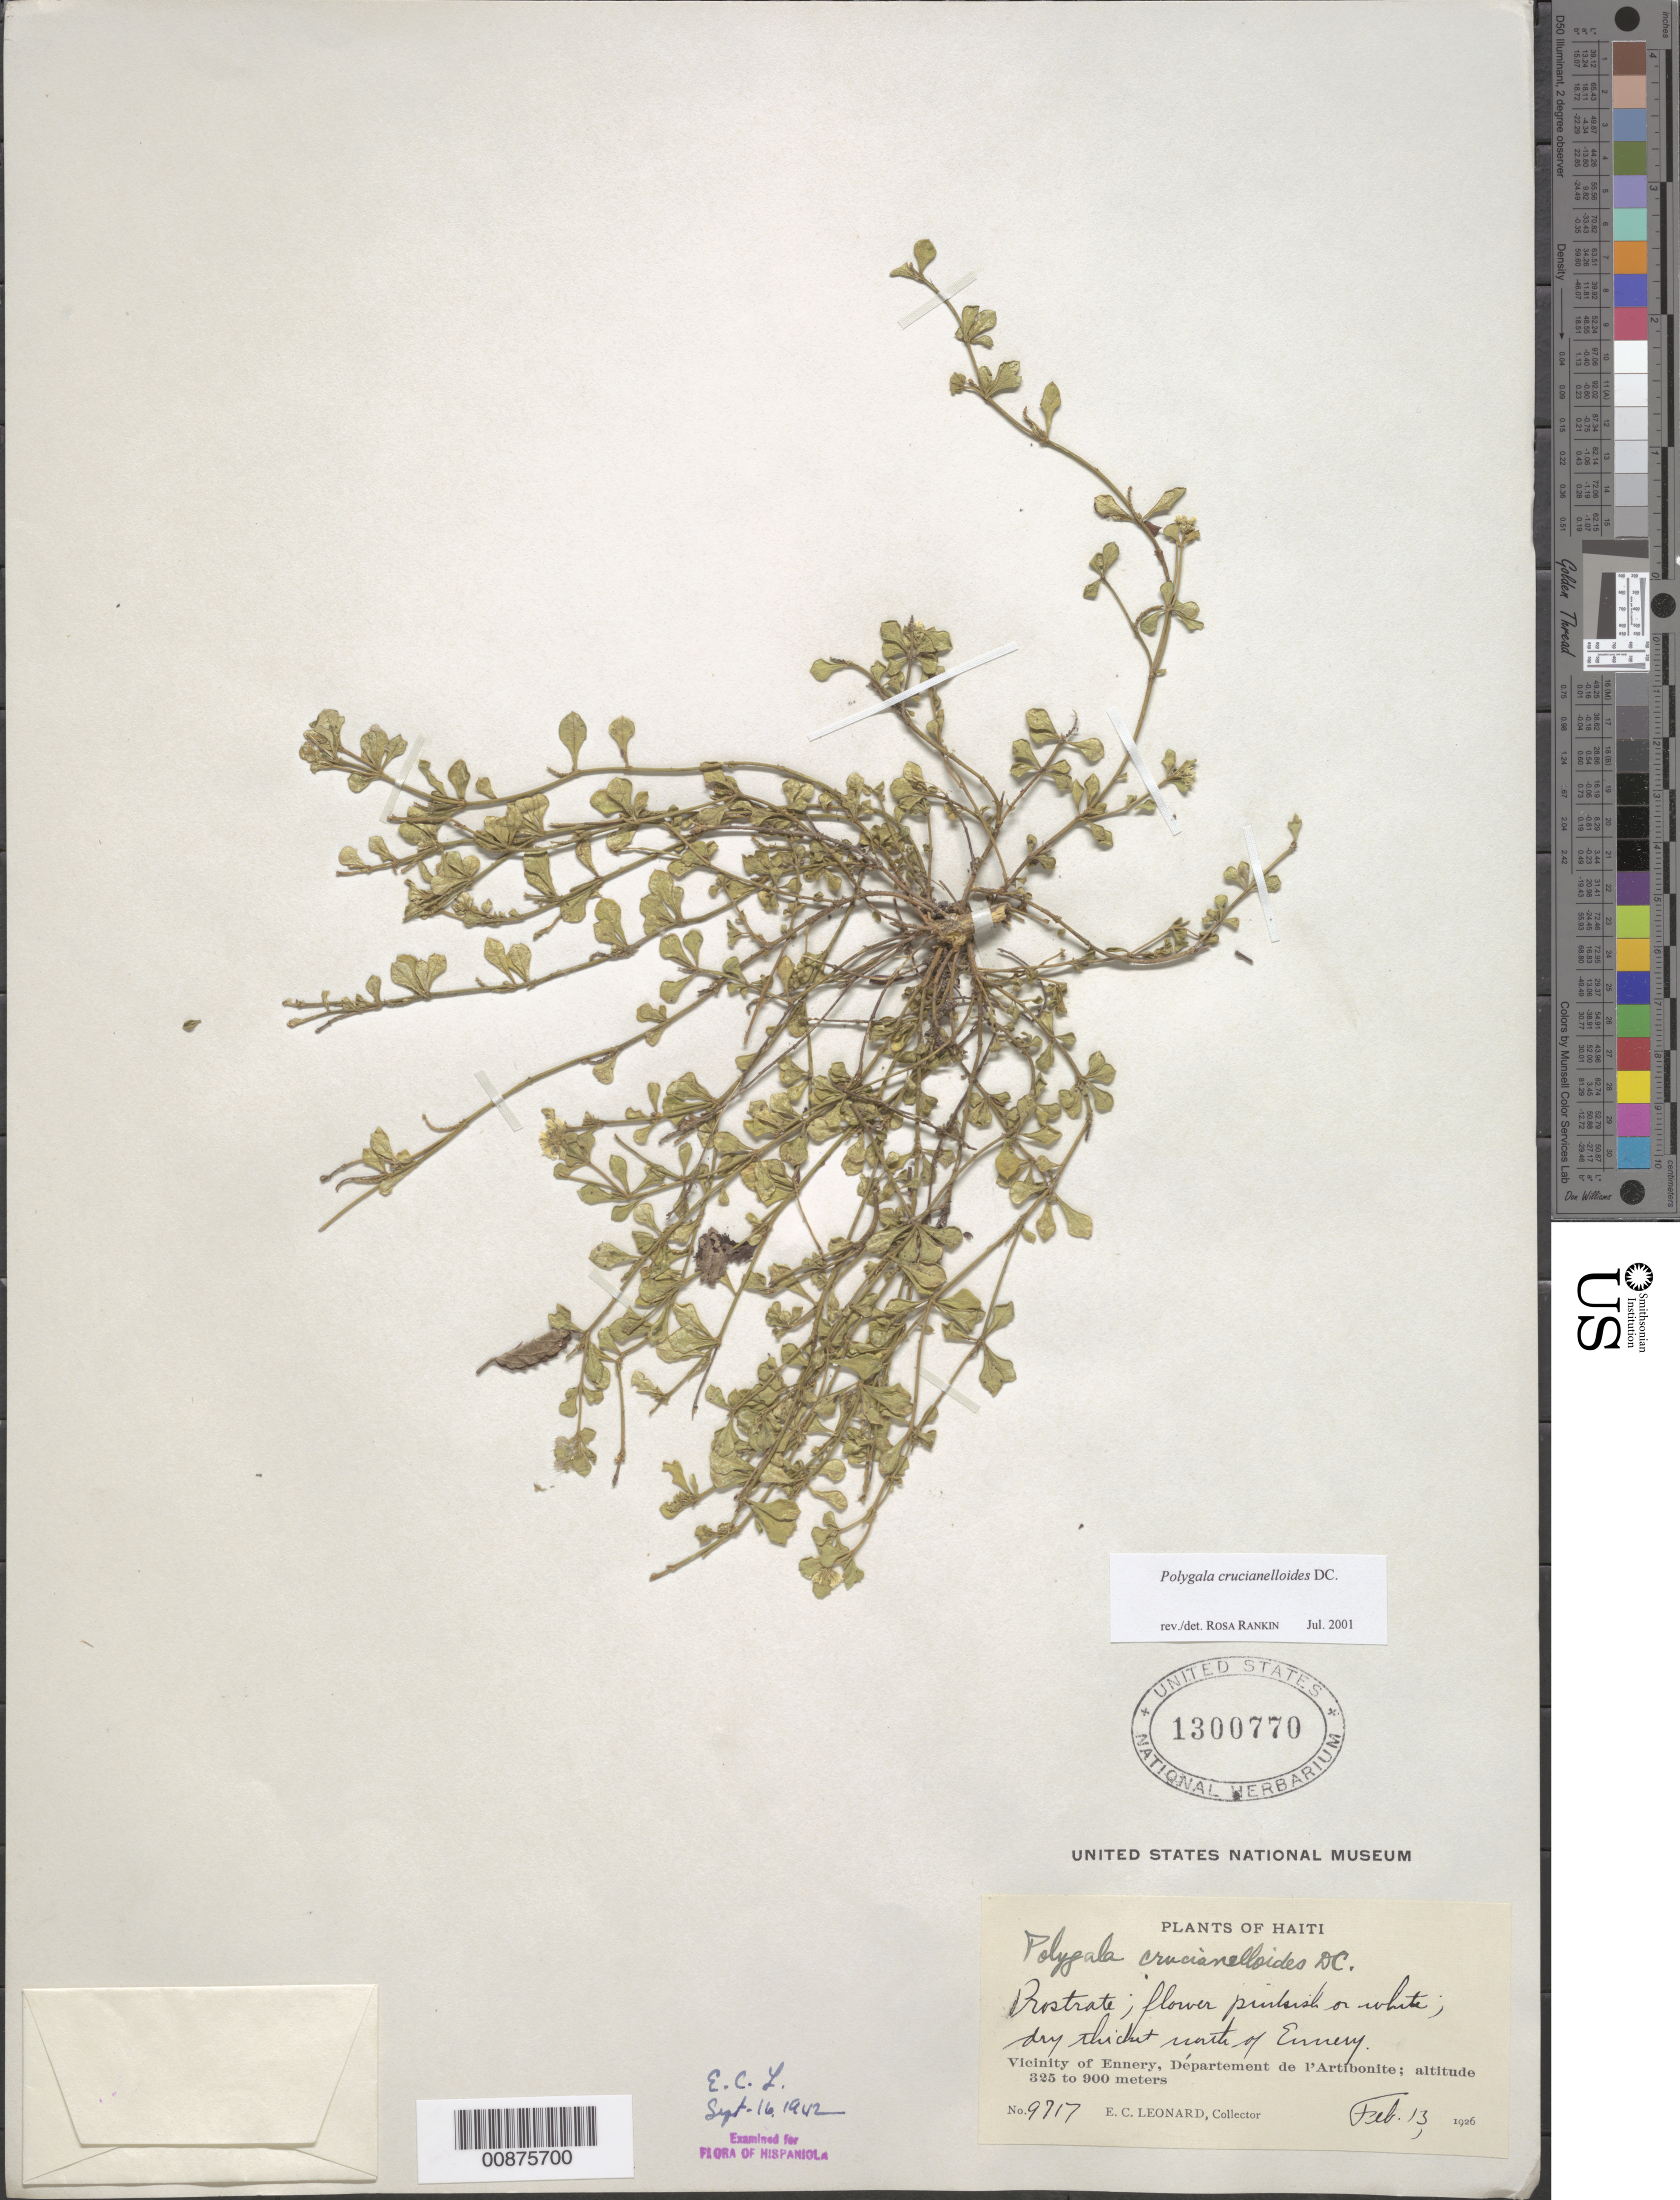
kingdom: Plantae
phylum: Tracheophyta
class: Magnoliopsida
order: Fabales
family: Polygalaceae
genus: Polygala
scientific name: Polygala crucianelloides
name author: DC.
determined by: Rankin Rodriguez, Rosa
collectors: E. C. Leonard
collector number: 9717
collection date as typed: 13 Feb 1926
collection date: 1926-02-13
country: Haiti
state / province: Artibonite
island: Hispaniola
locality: Vicinity of Ennery, N of town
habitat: Dry thicket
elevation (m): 325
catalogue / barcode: US 1300770